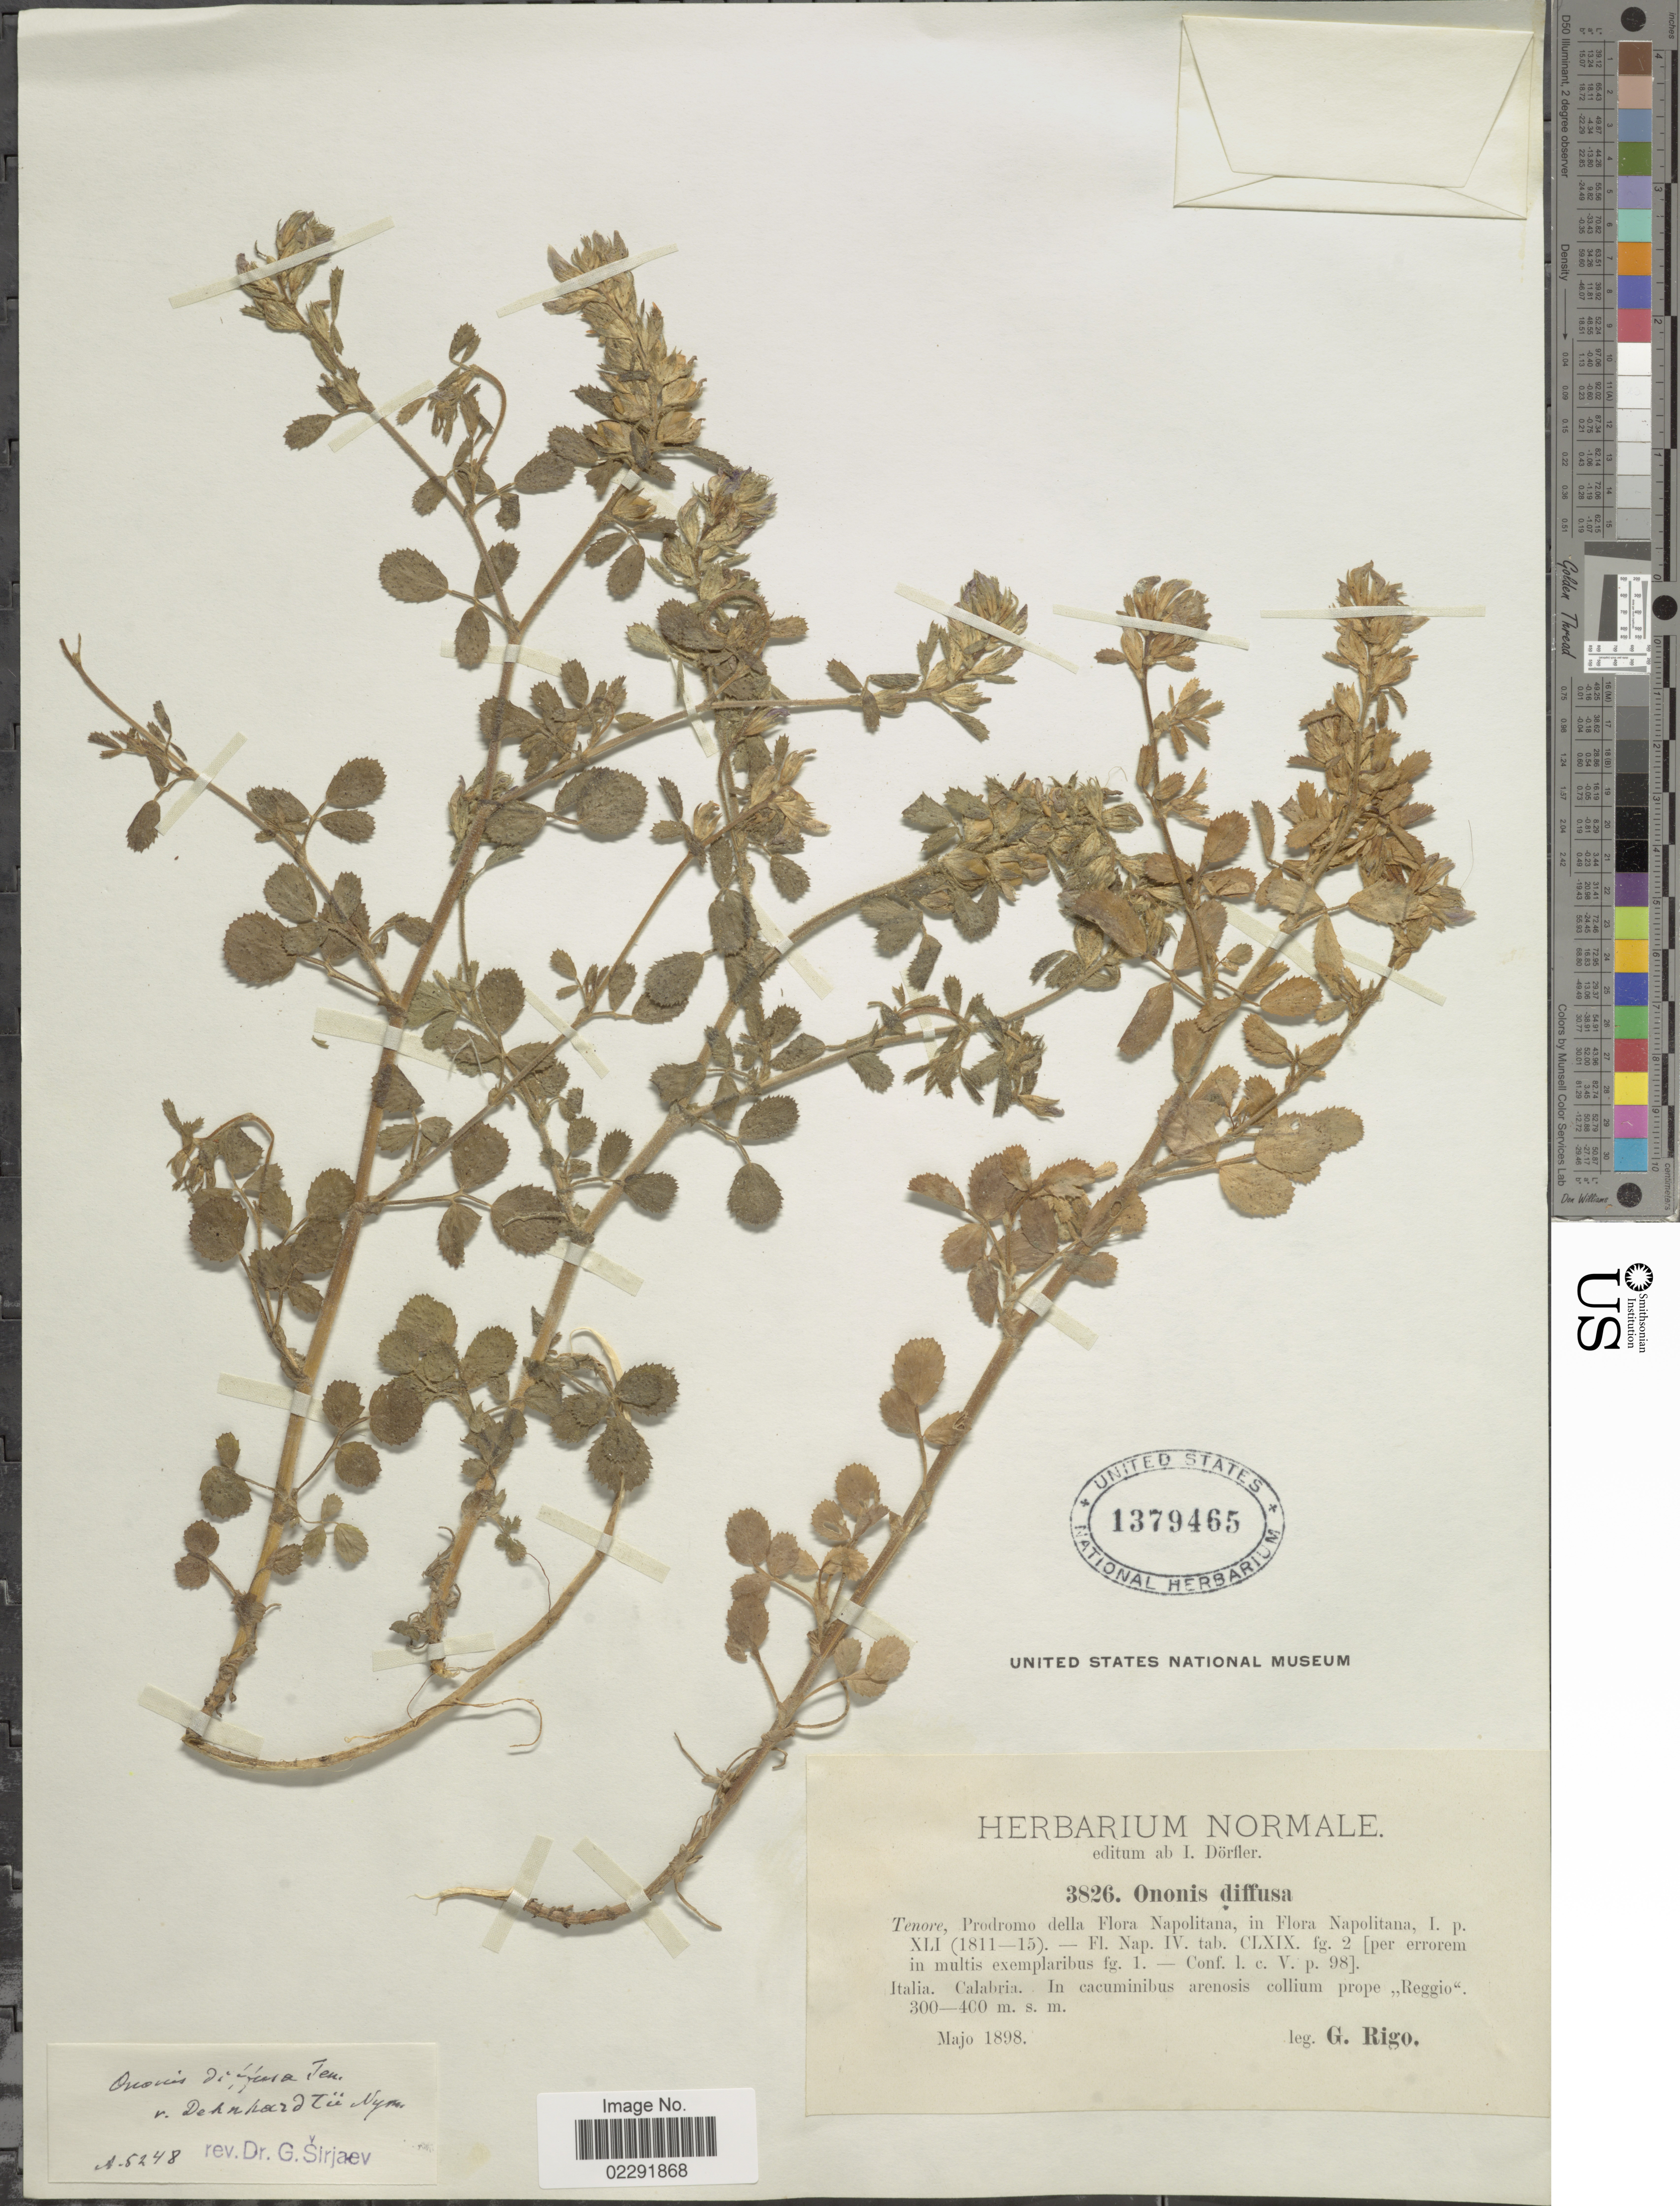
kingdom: Plantae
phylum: Tracheophyta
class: Magnoliopsida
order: Fabales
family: Fabaceae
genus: Ononis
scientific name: Ononis diffusa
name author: Ten.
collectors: G. Rigo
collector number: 3826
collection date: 1898-05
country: Italy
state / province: Calabria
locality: In cacuminibus arenosis collium prope "Reggio".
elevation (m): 300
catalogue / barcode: US 1379465